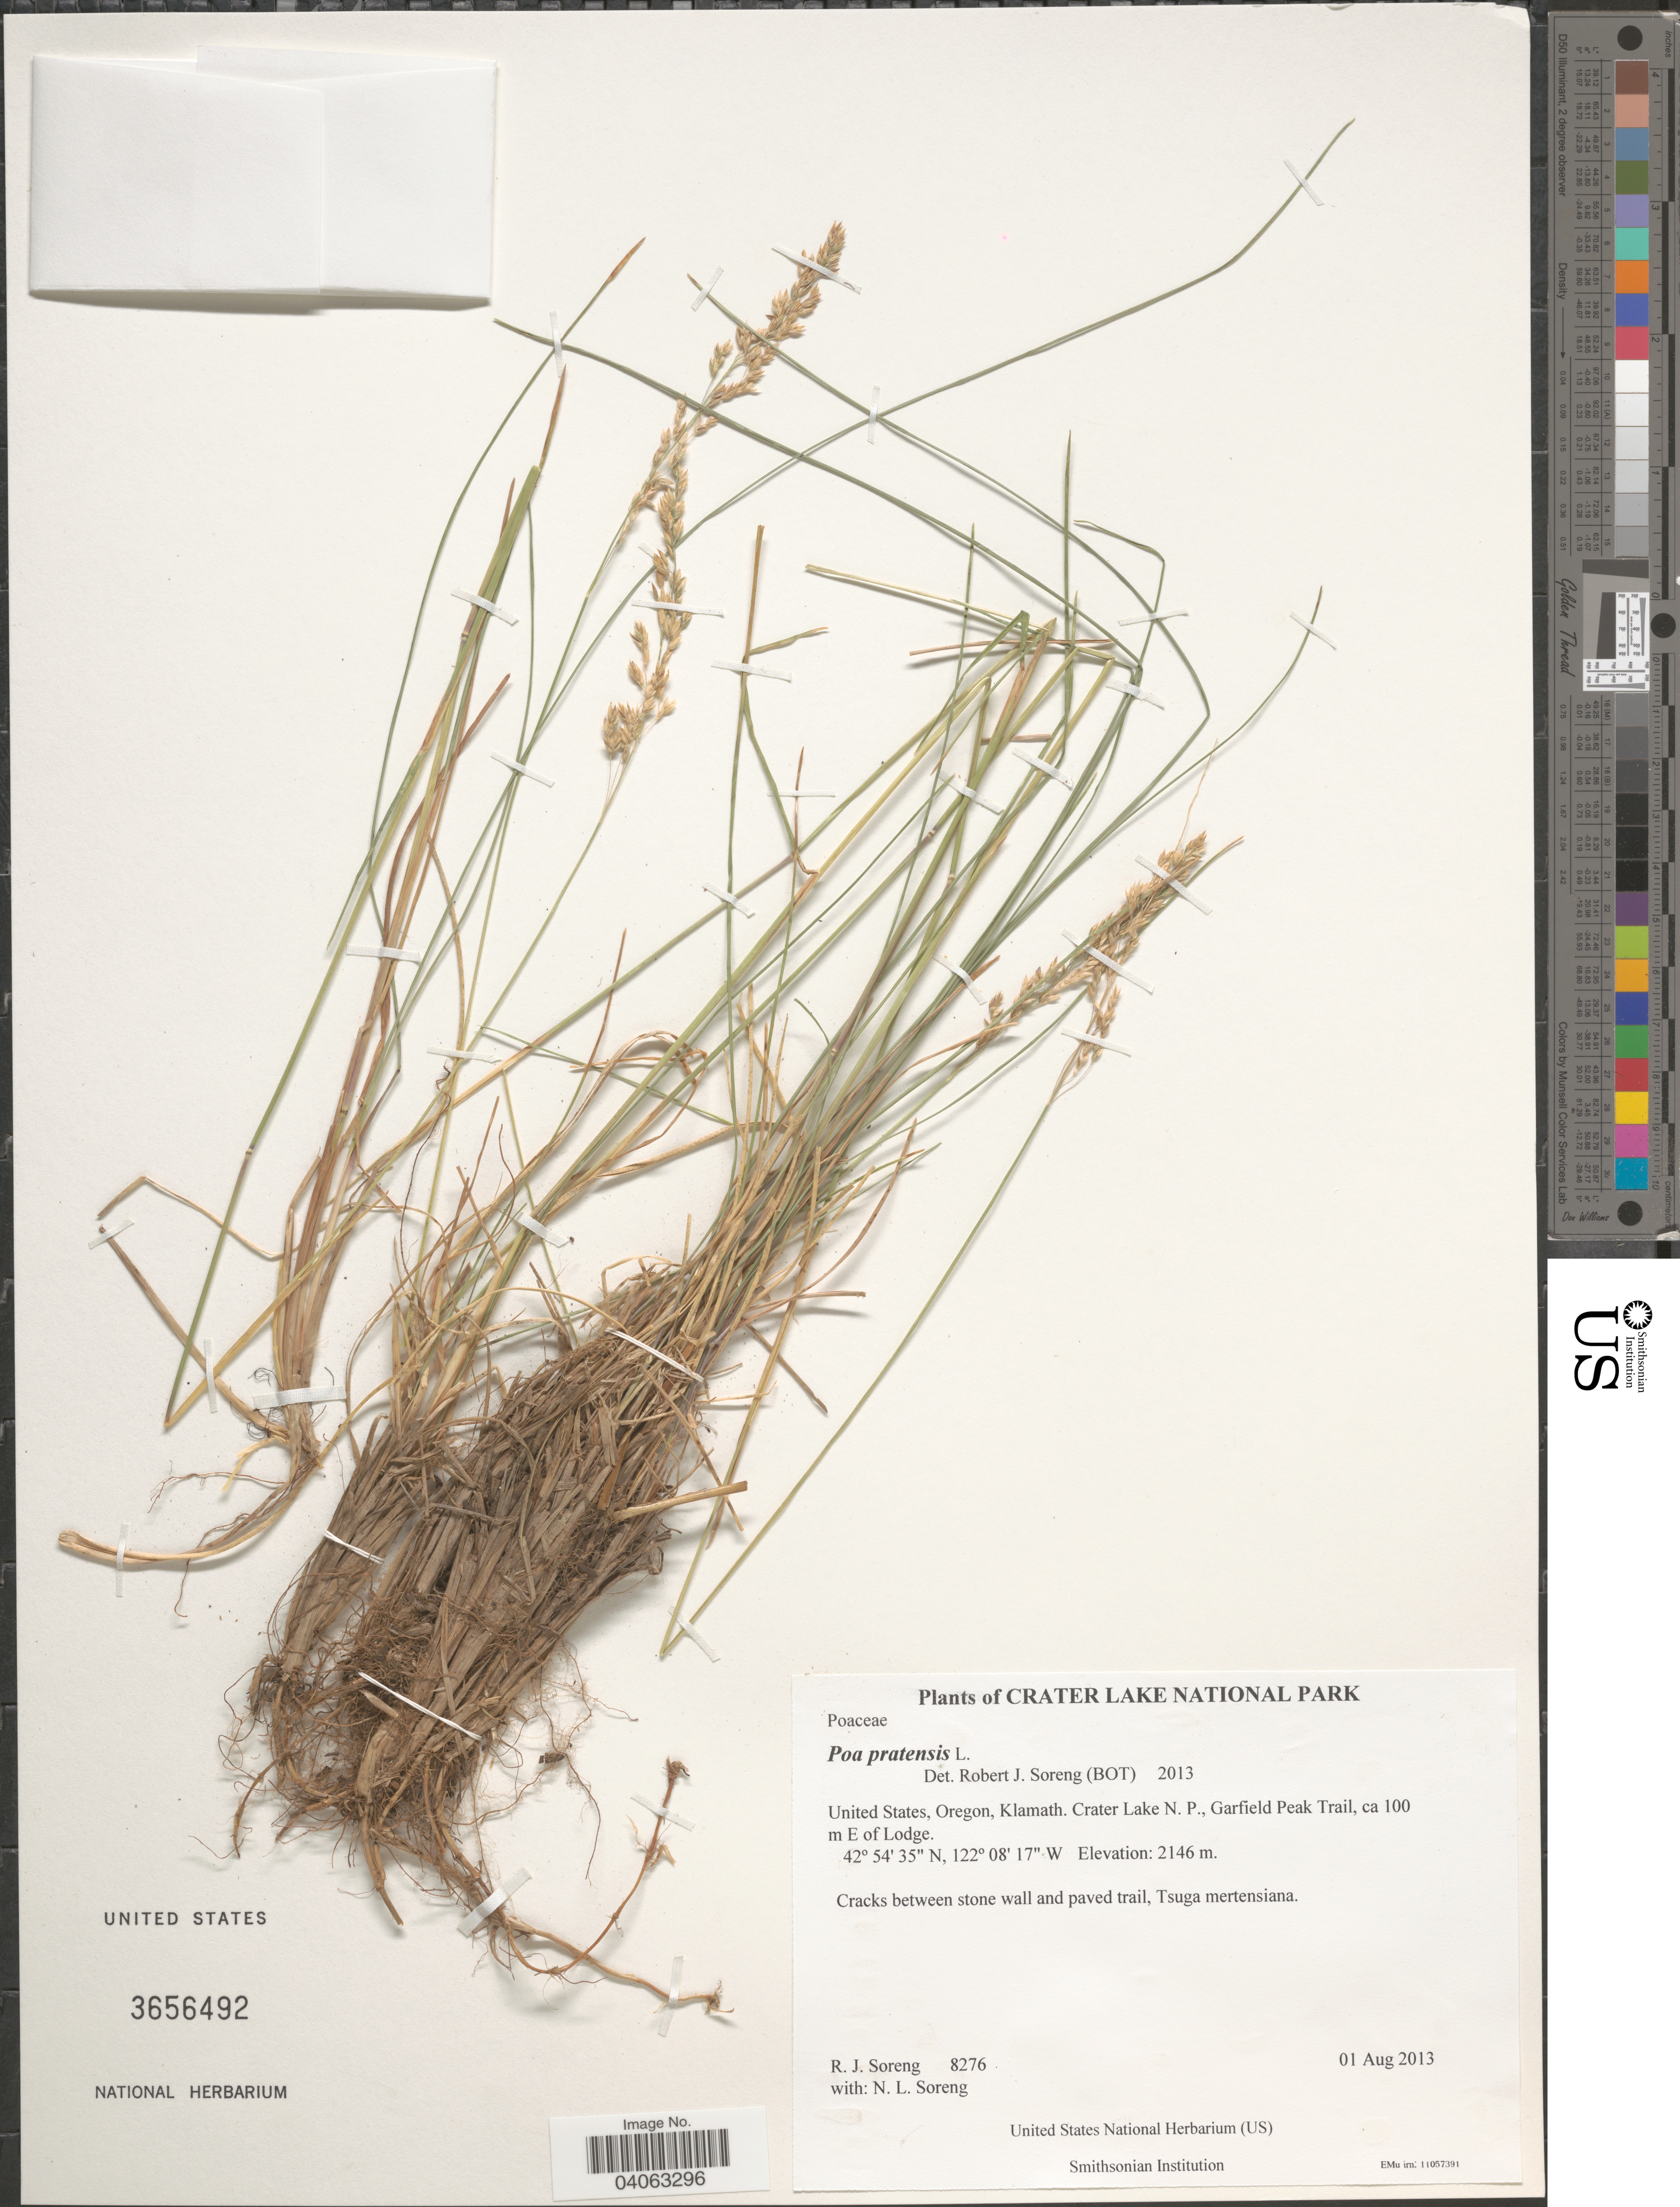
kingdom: Plantae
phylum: Tracheophyta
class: Liliopsida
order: Poales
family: Poaceae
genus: Poa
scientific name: Poa pratensis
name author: L.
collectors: R. J. Soreng & N. L. Soreng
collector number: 8276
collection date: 2013-08-01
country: United States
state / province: Oregon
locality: Crater Lake National Park. Klamath. Crater Lake N. P., Garfield Peak Trail, ca 100 m E of Lodge.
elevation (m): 2146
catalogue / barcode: US 3656492